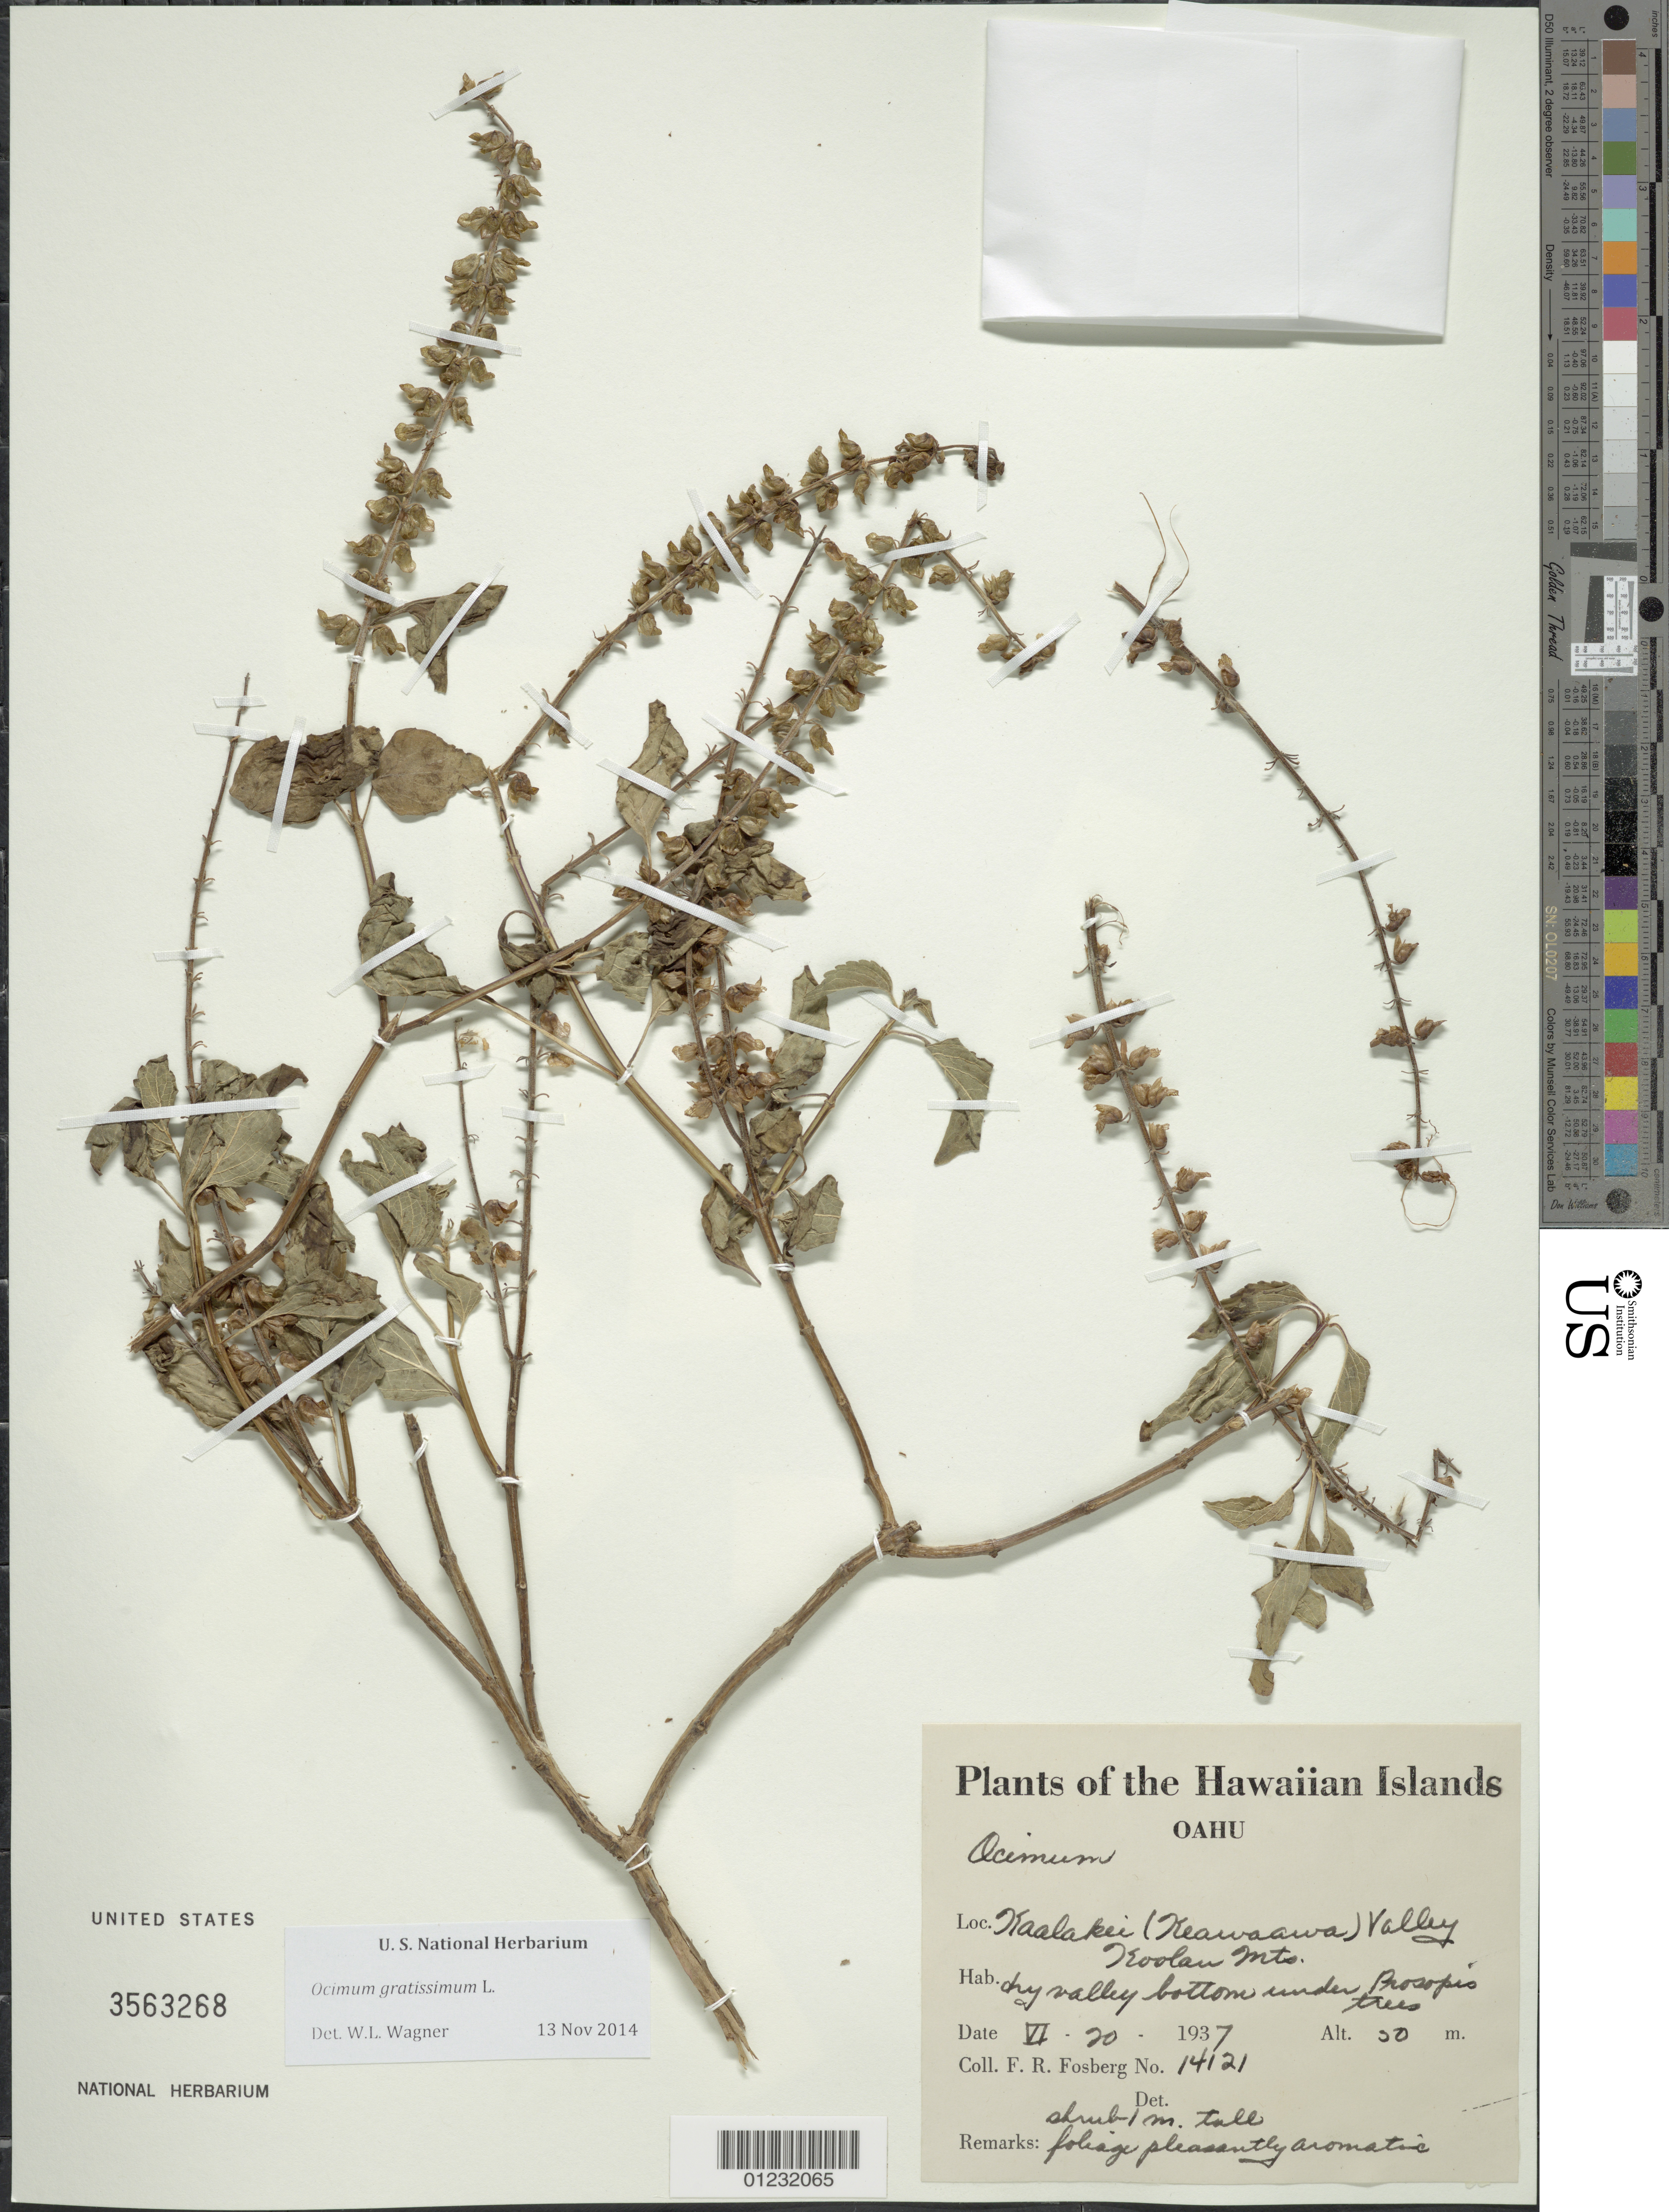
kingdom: Plantae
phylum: Tracheophyta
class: Magnoliopsida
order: Lamiales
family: Lamiaceae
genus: Ocimum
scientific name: Ocimum gratissimum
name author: L.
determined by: Wagner, W. L., (BOT), Smithsonian Institution - National Museum of Natural History (UNITED STATES)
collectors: F. R. Fosberg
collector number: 14121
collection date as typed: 20 Jun 1937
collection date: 1937-06-20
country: United States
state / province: Hawaii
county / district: Honolulu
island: Oahu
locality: Kaalakei Valley, Koolan Mts.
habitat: Dry valley.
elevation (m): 15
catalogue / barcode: US 3563268